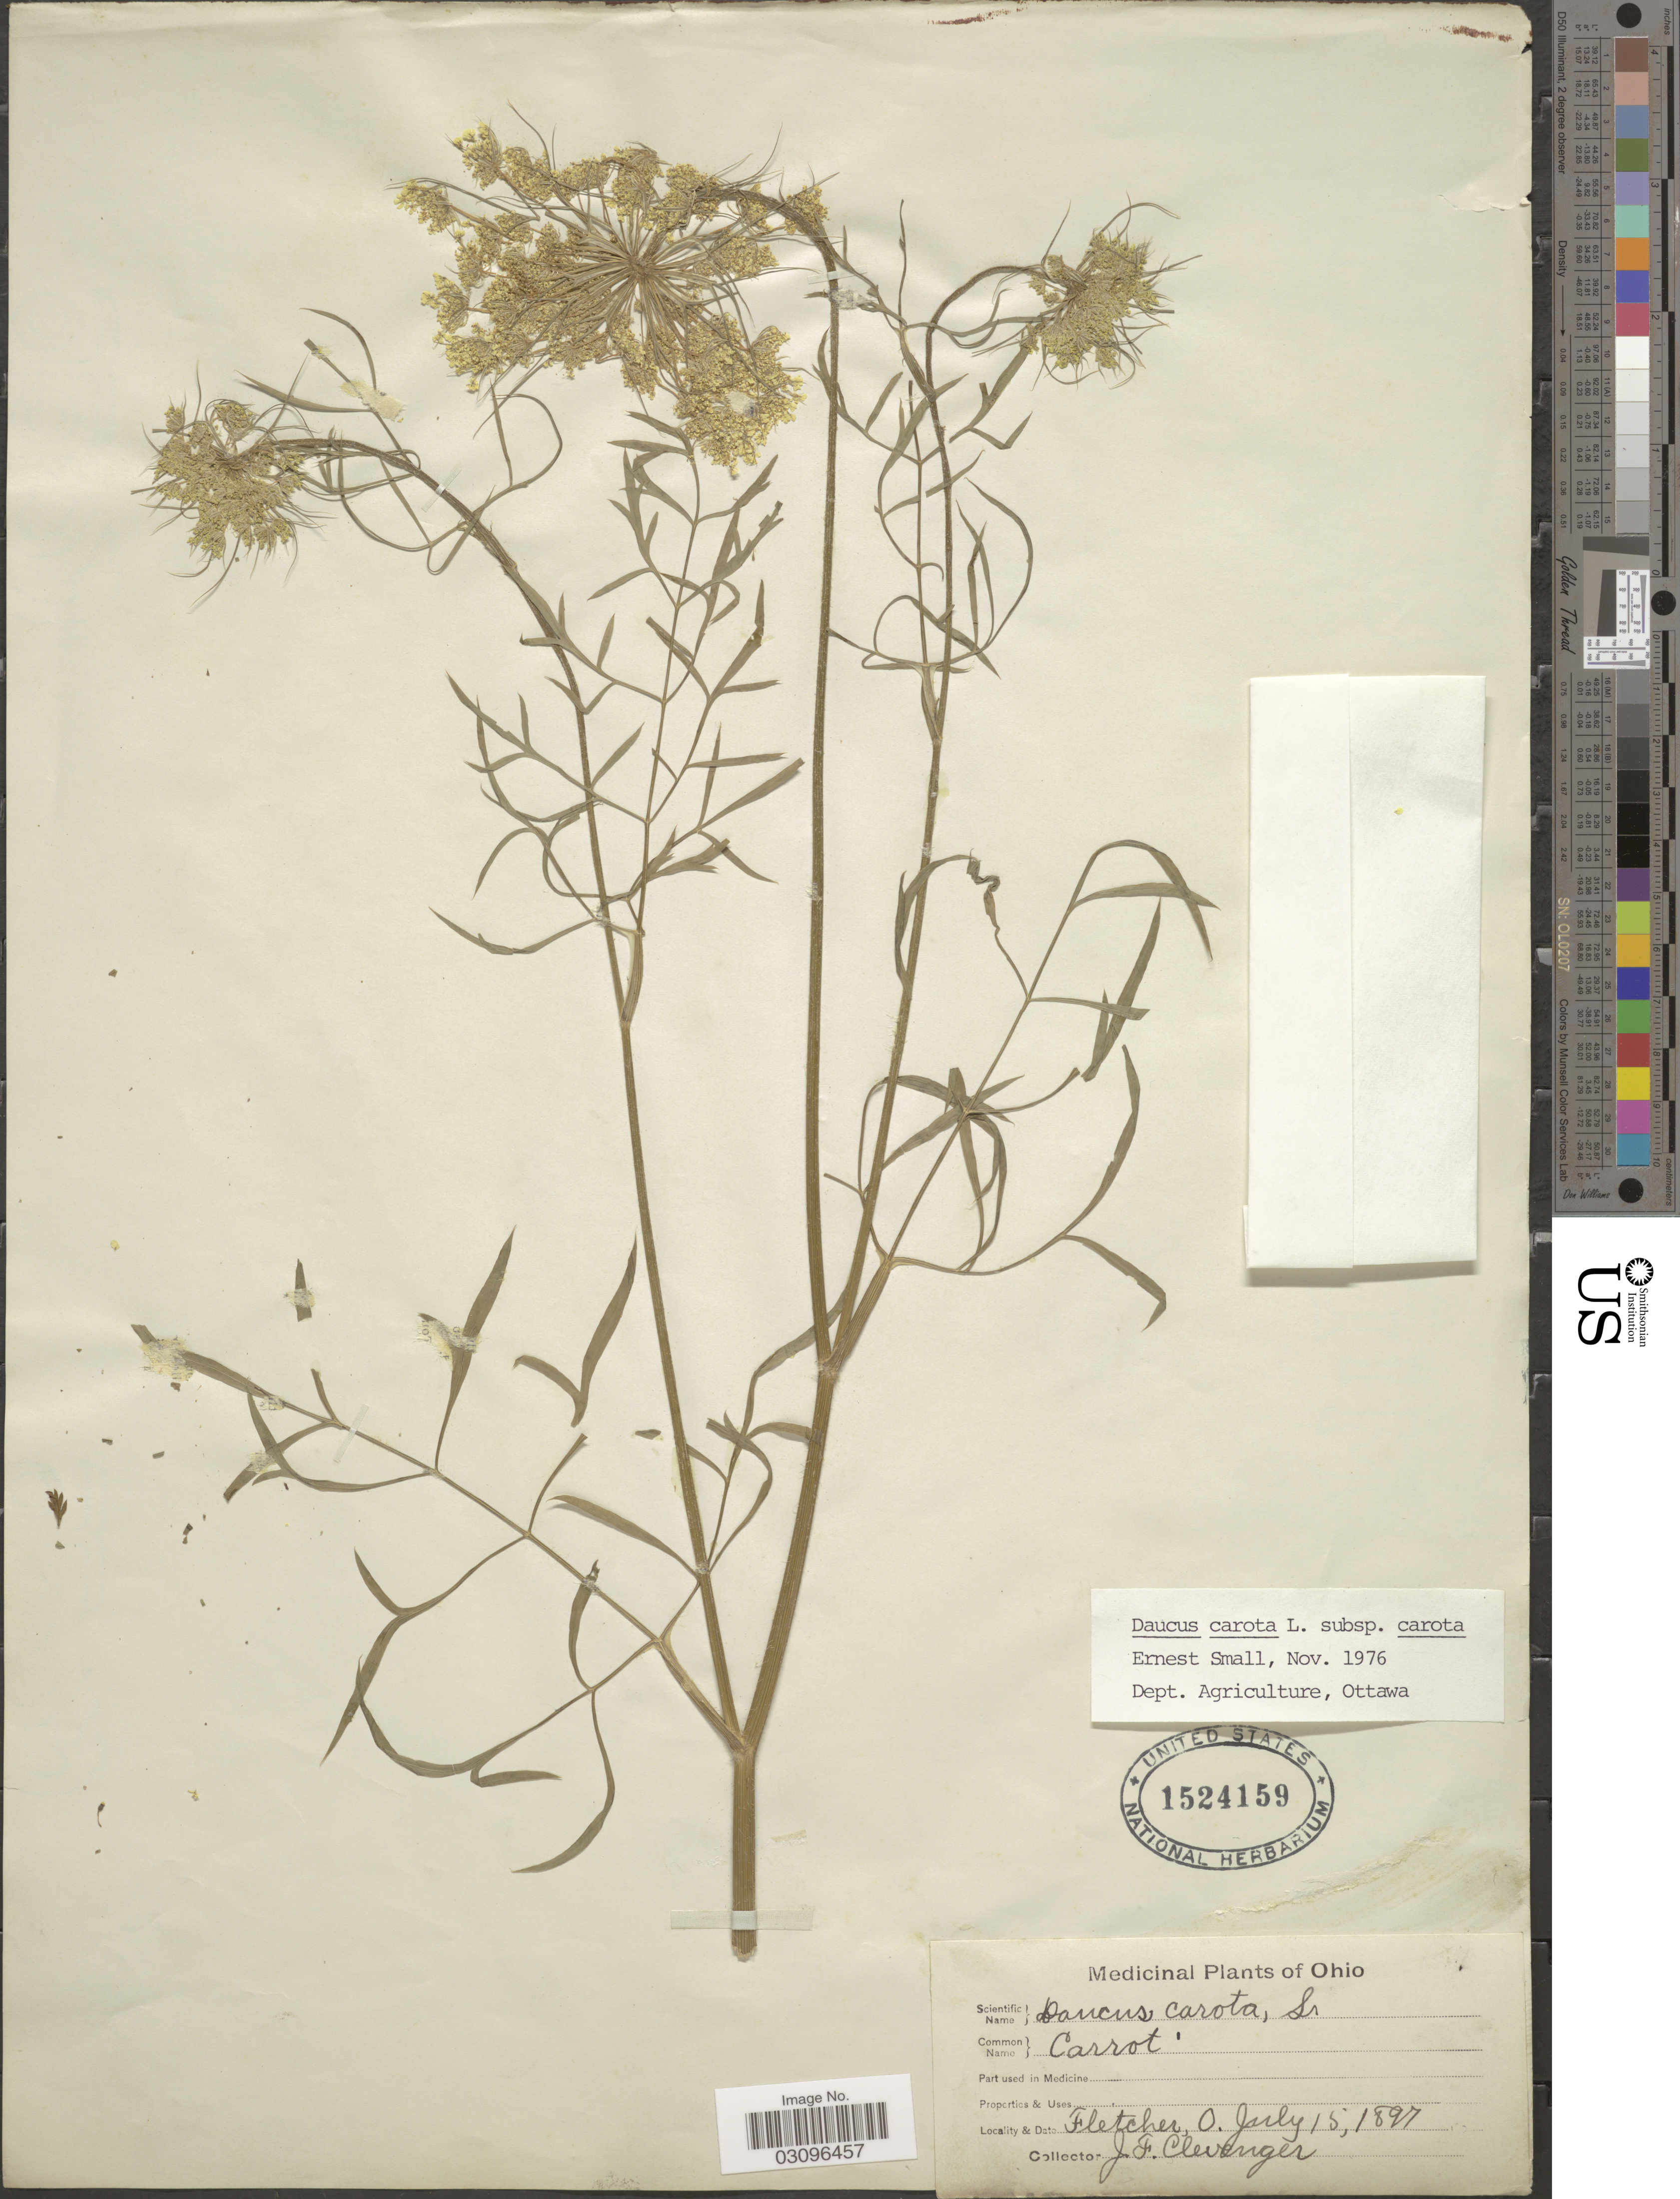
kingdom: Plantae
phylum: Tracheophyta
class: Magnoliopsida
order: Apiales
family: Apiaceae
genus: Daucus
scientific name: Daucus carota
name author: L.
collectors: J. F. Clevenger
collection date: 1897-07-15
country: United States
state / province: Ohio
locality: Fletcher.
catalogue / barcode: US 1524159